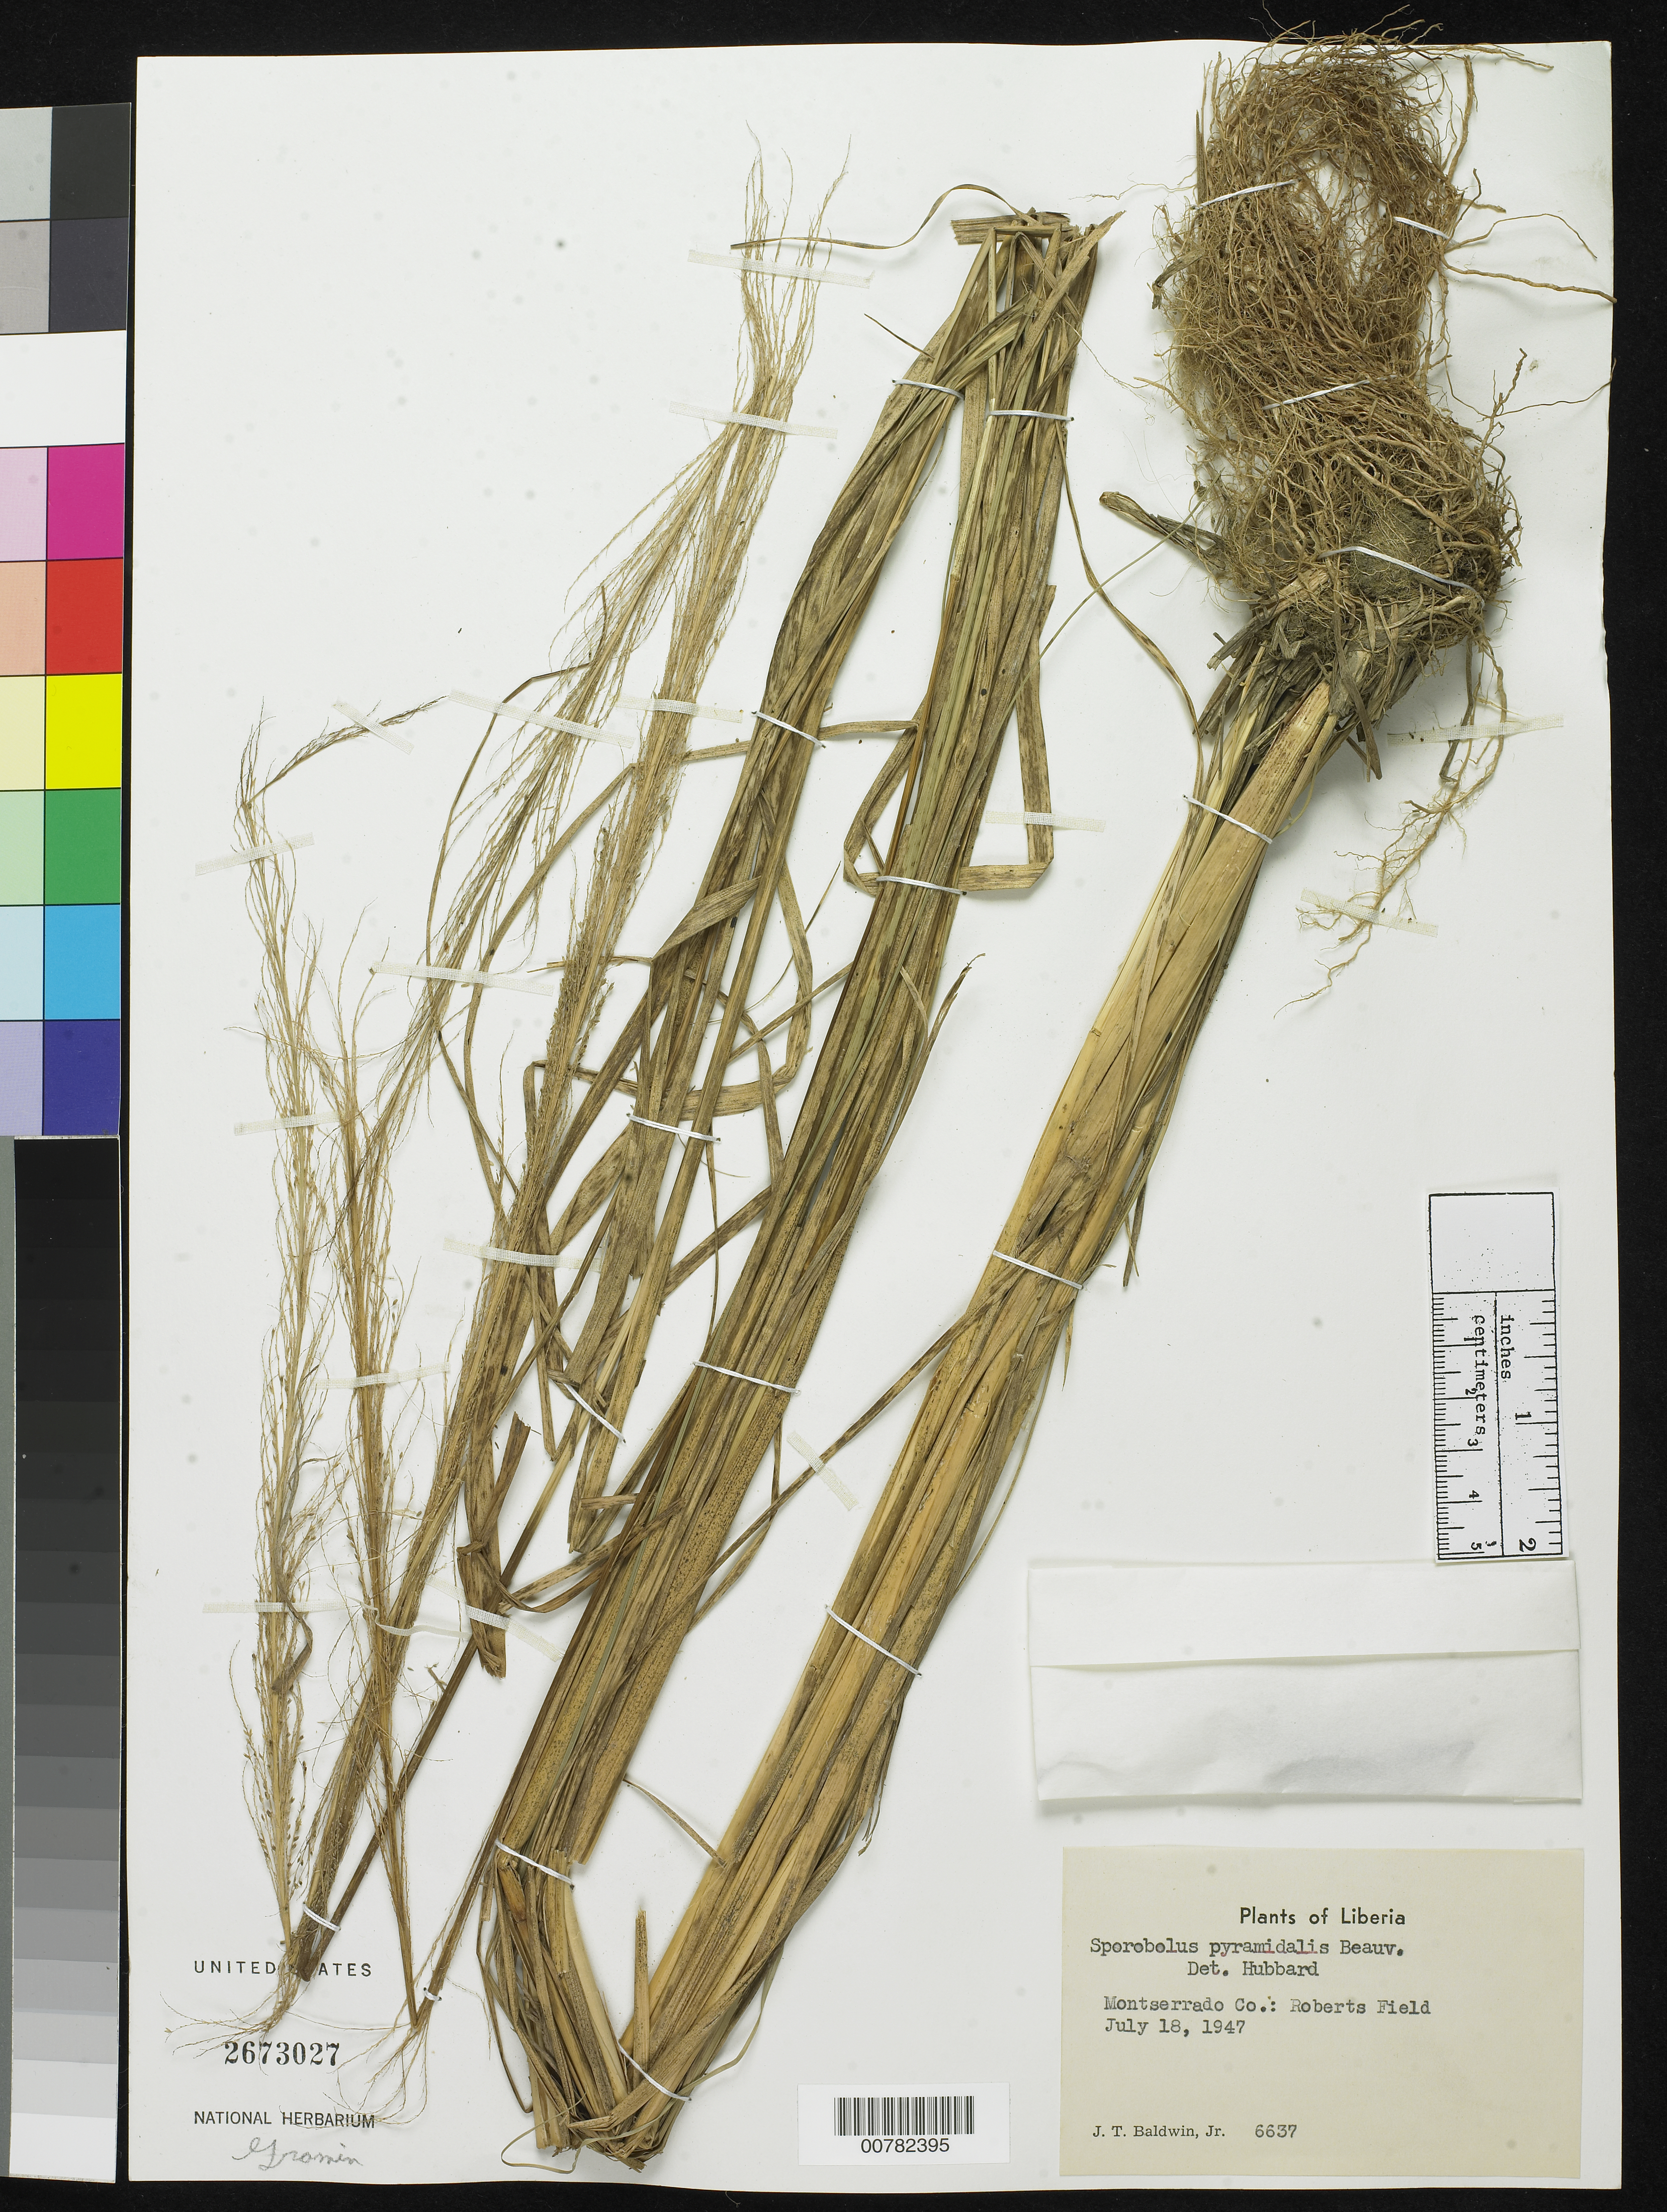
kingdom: Plantae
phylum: Tracheophyta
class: Liliopsida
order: Poales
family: Poaceae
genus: Sporobolus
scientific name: Sporobolus pyramidalis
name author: P. Beauv.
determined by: Hubbard, C. E.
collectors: J. T. Baldwin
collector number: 6637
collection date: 1947-07-18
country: Liberia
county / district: Montserrado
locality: Roberts Field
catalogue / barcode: US 2673027